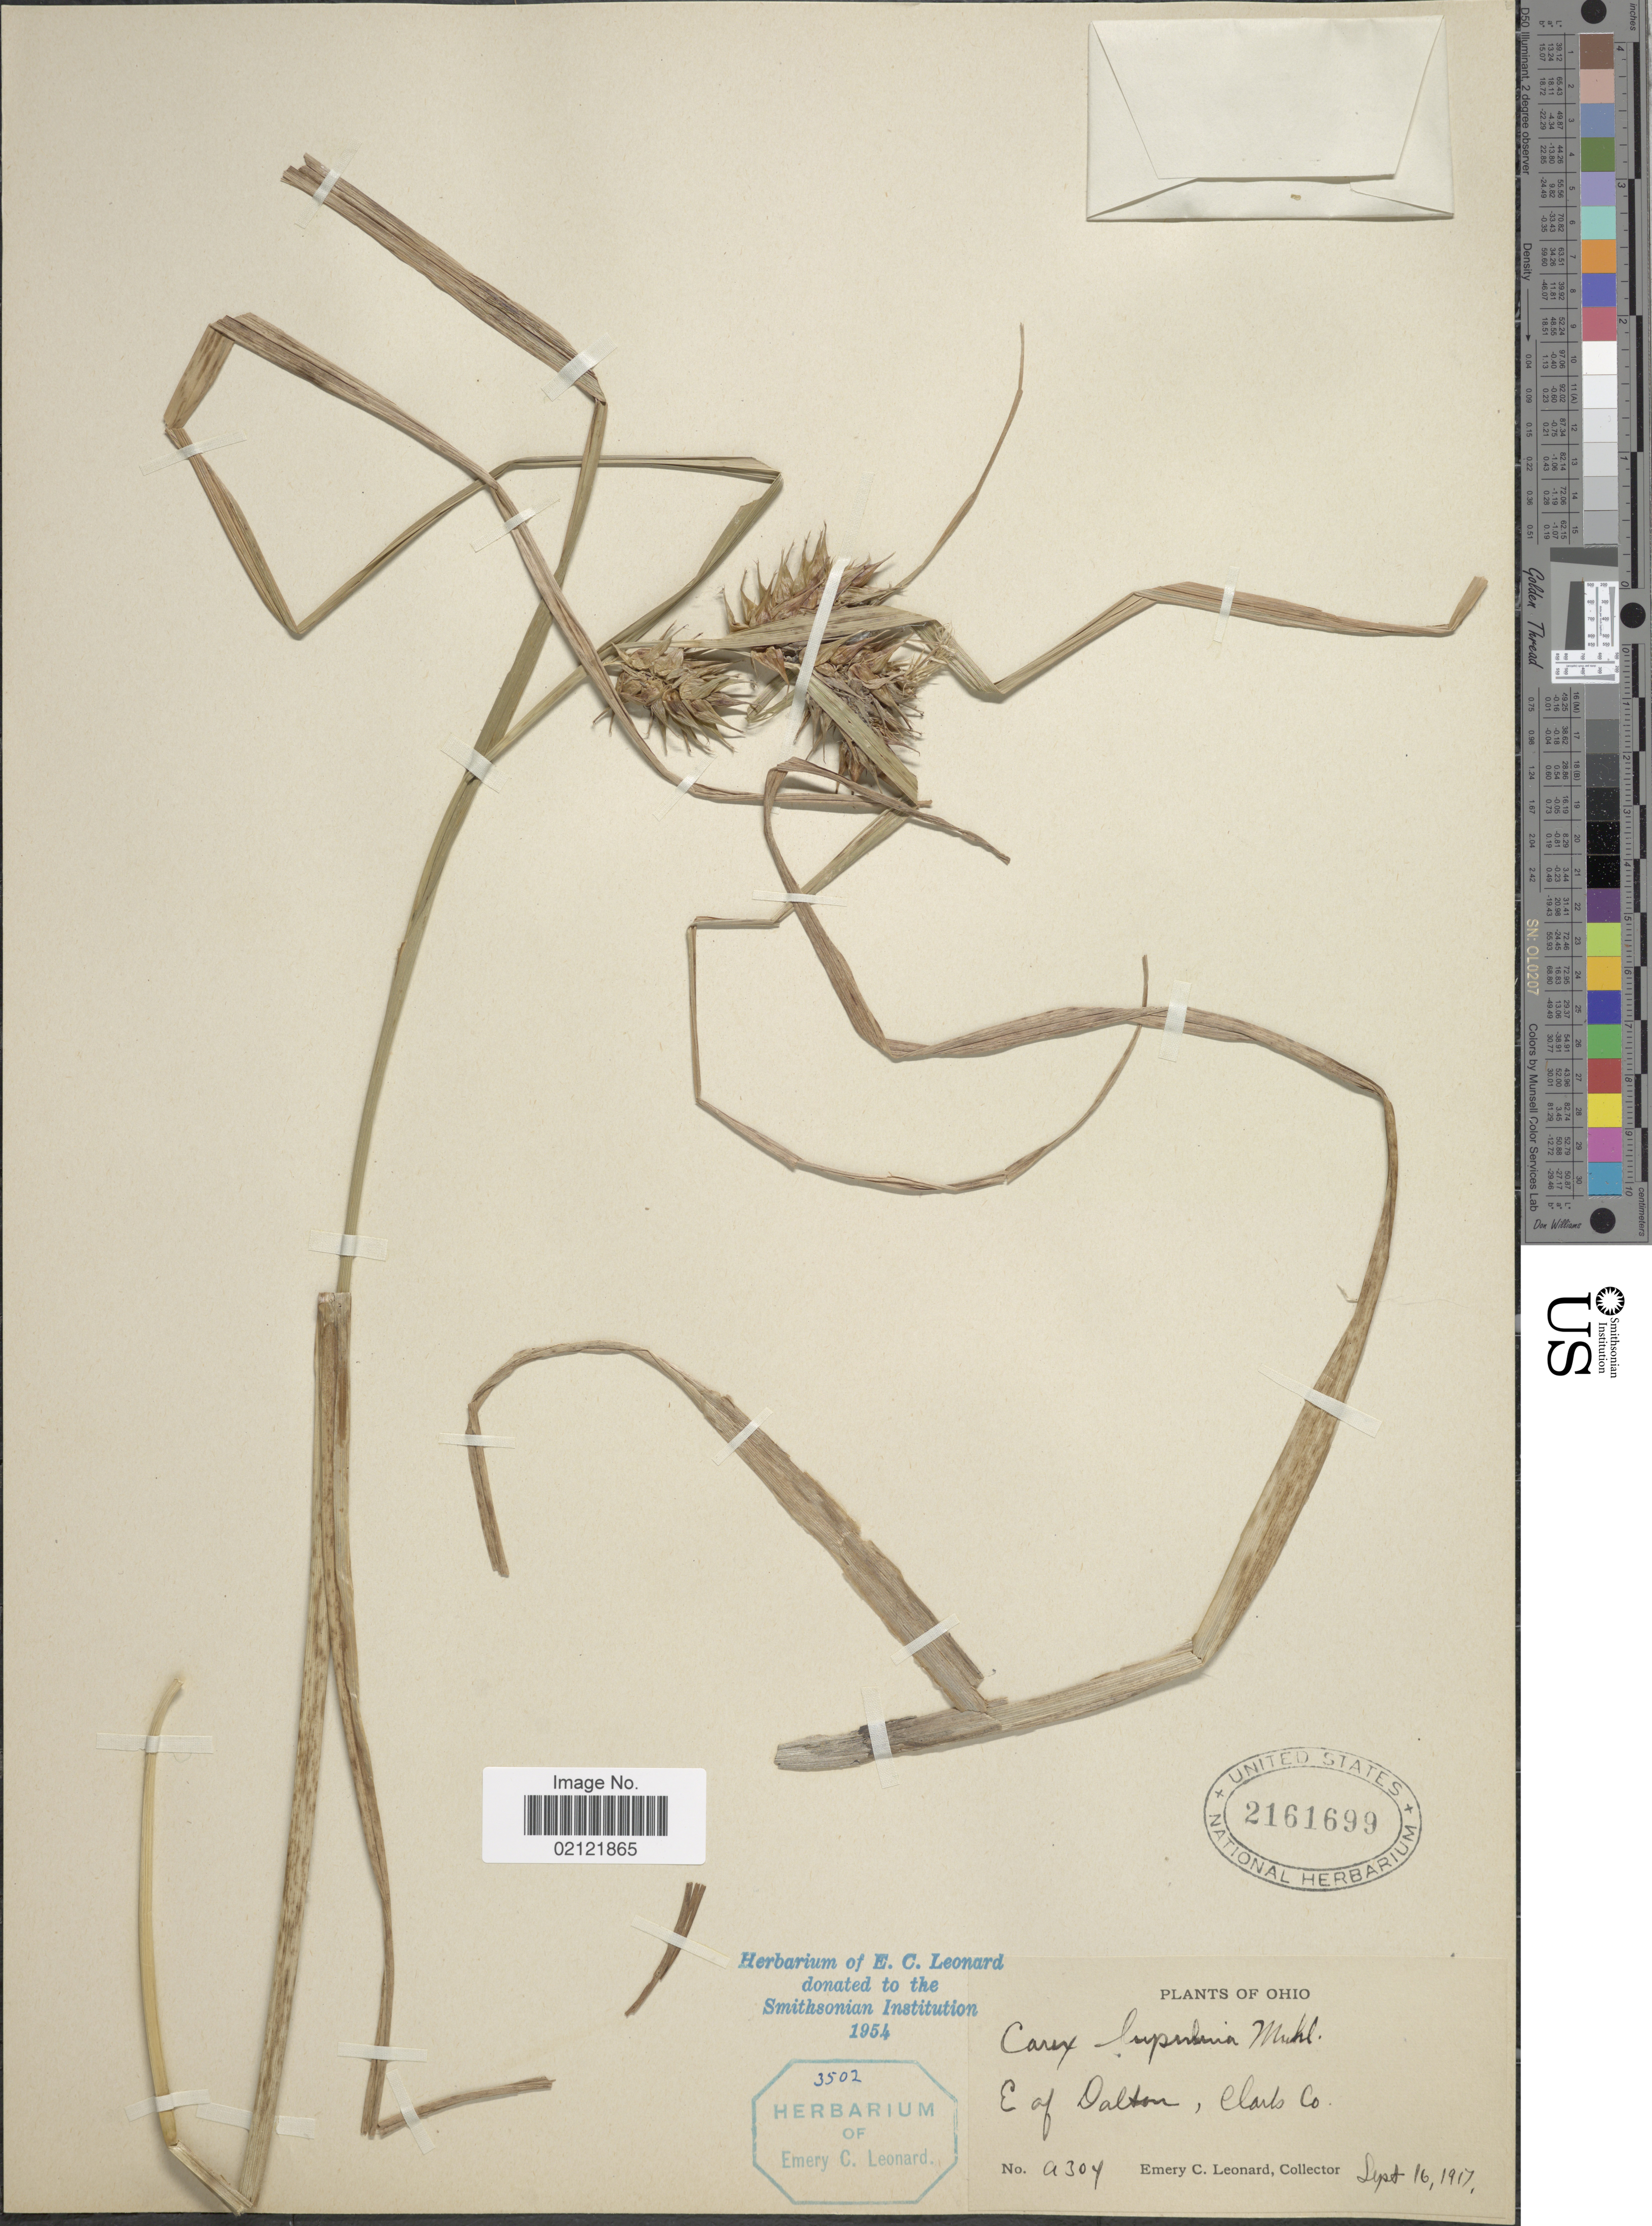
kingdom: Plantae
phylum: Tracheophyta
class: Liliopsida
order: Poales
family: Cyperaceae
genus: Carex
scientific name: Carex lupulina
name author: Muhl. ex Willd.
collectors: E. C. Leonard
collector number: a304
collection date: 1917-09-16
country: United States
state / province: Ohio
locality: E of Dalton, Clark Co.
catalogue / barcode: US 2161699